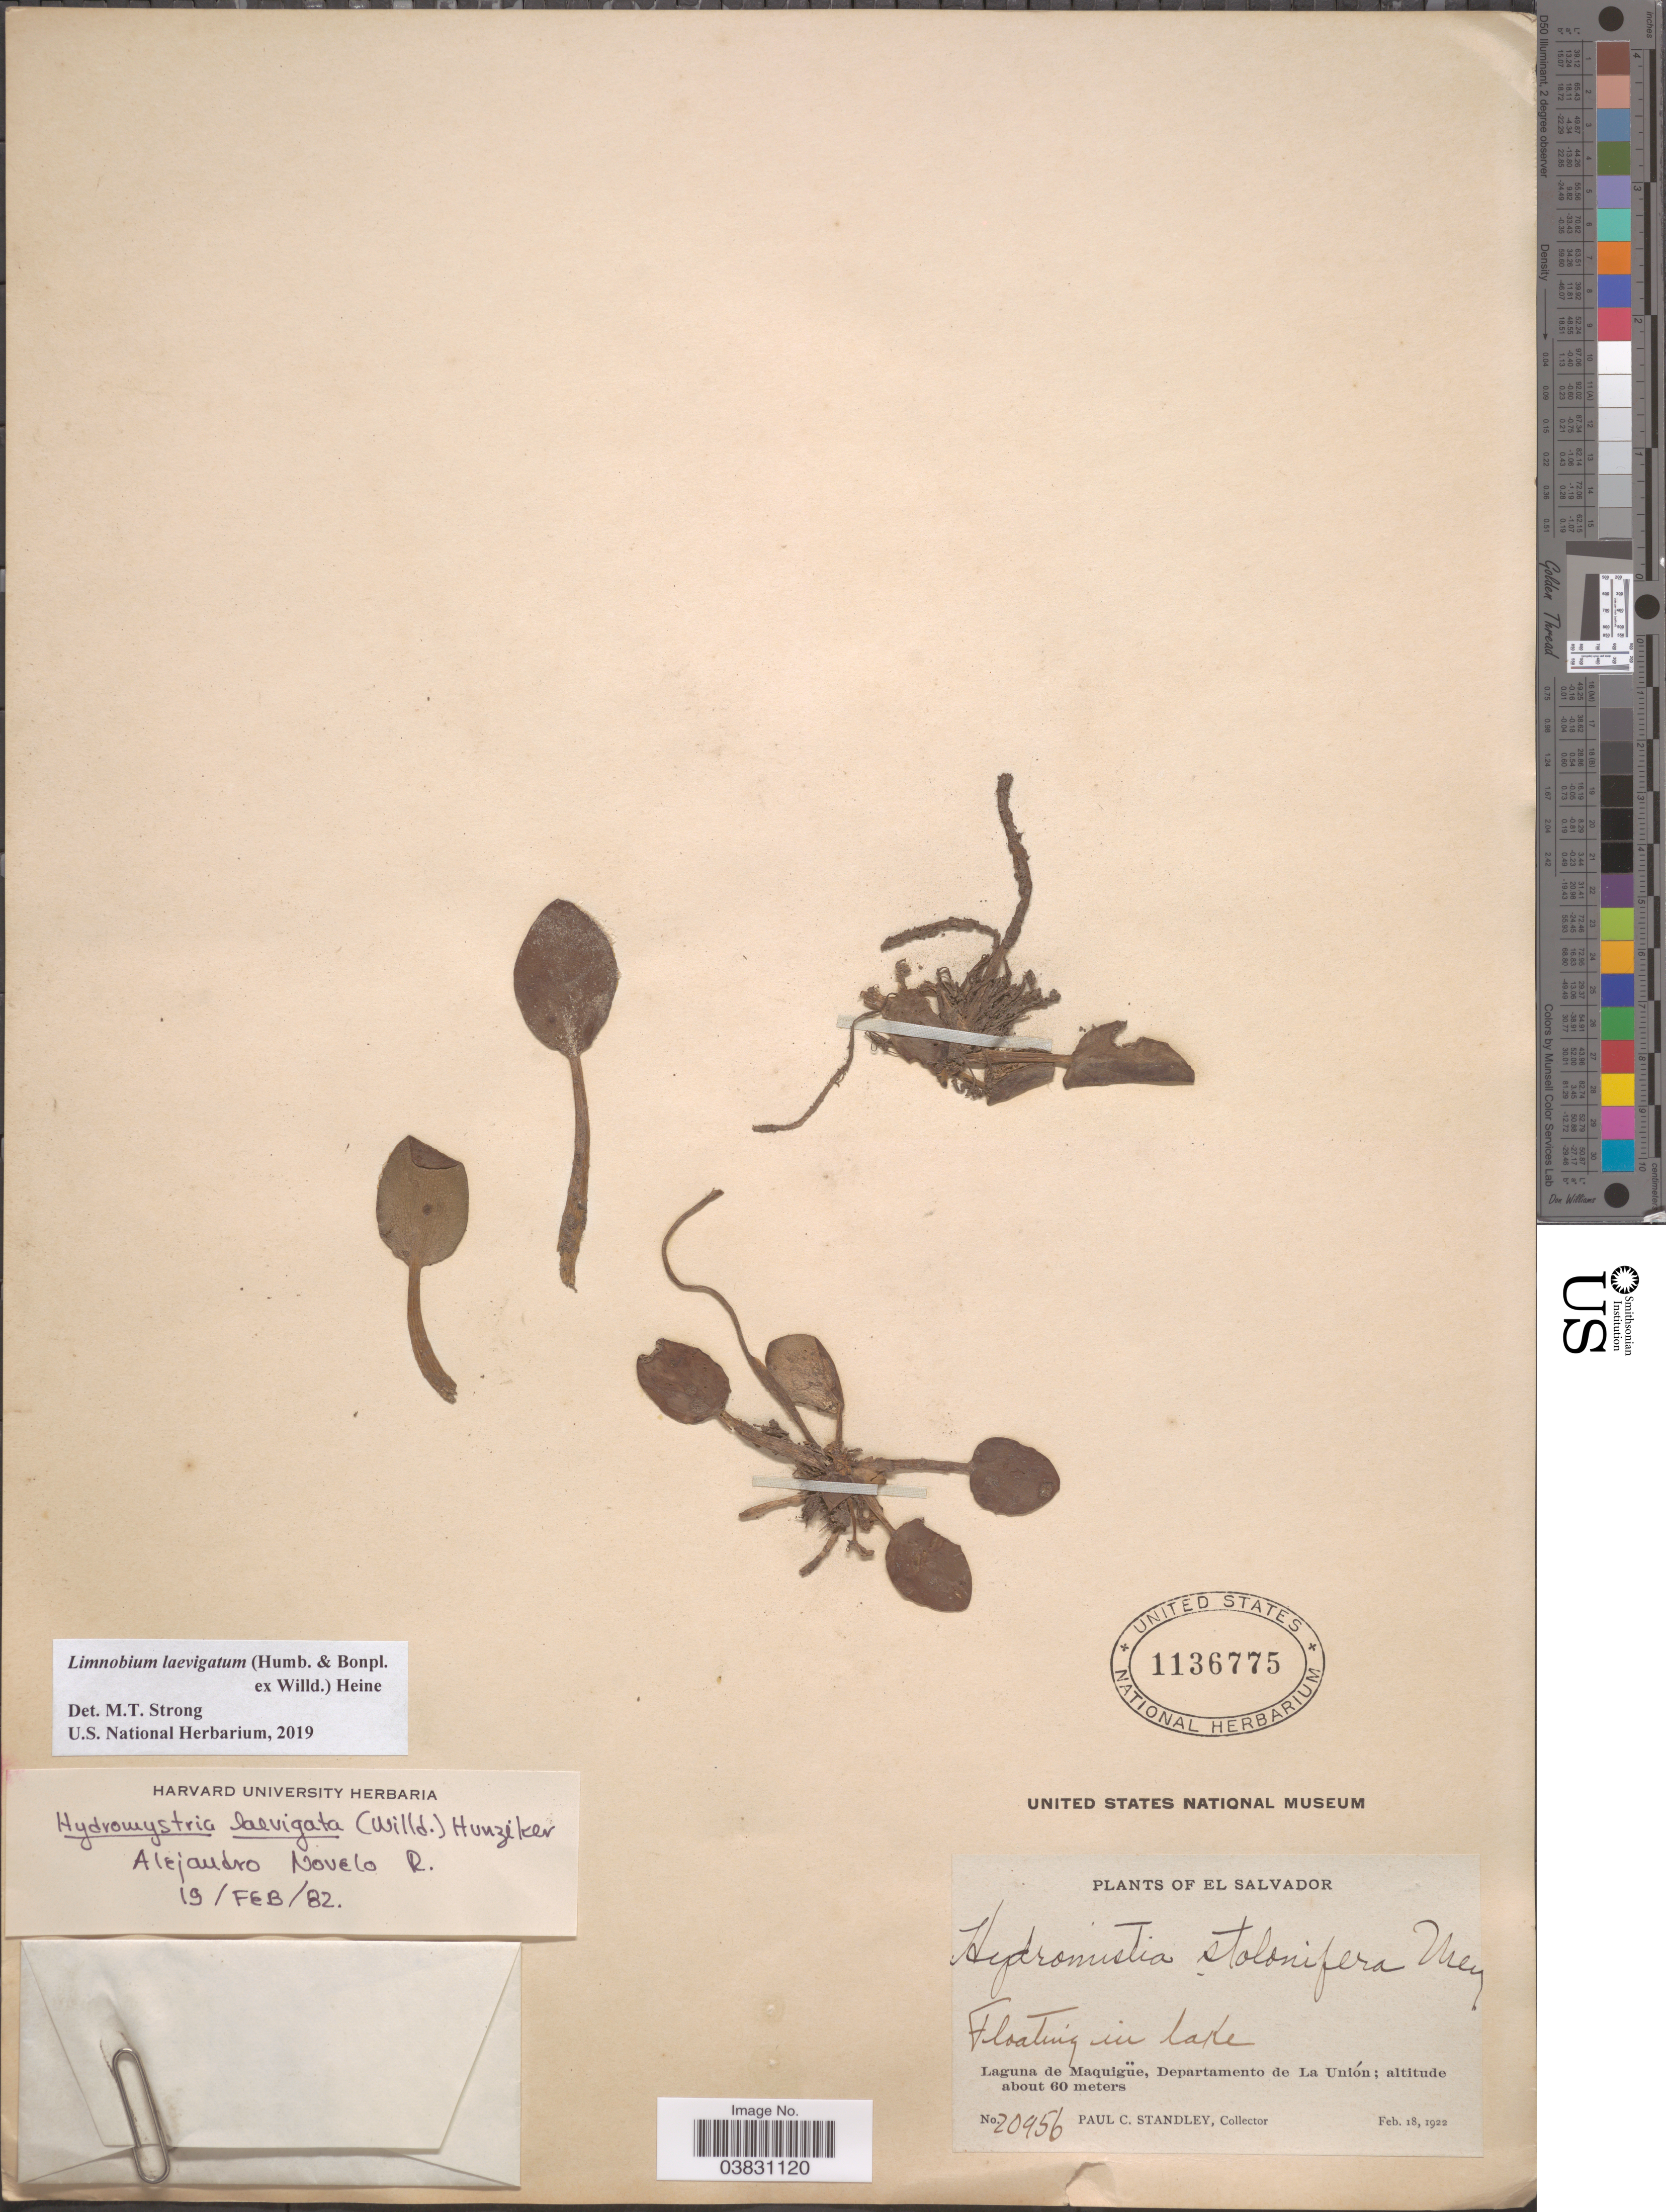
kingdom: Plantae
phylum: Tracheophyta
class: Liliopsida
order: Alismatales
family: Hydrocharitaceae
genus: Limnobium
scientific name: Limnobium laevigatum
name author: (Humb. & Bonpl. ex Willd.) Heine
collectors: P. C. Standley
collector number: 20956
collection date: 1922-02-18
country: El Salvador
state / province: La Union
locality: Laguna de Maquigüe, Departamento de La Unión.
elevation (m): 60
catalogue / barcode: US 1136775